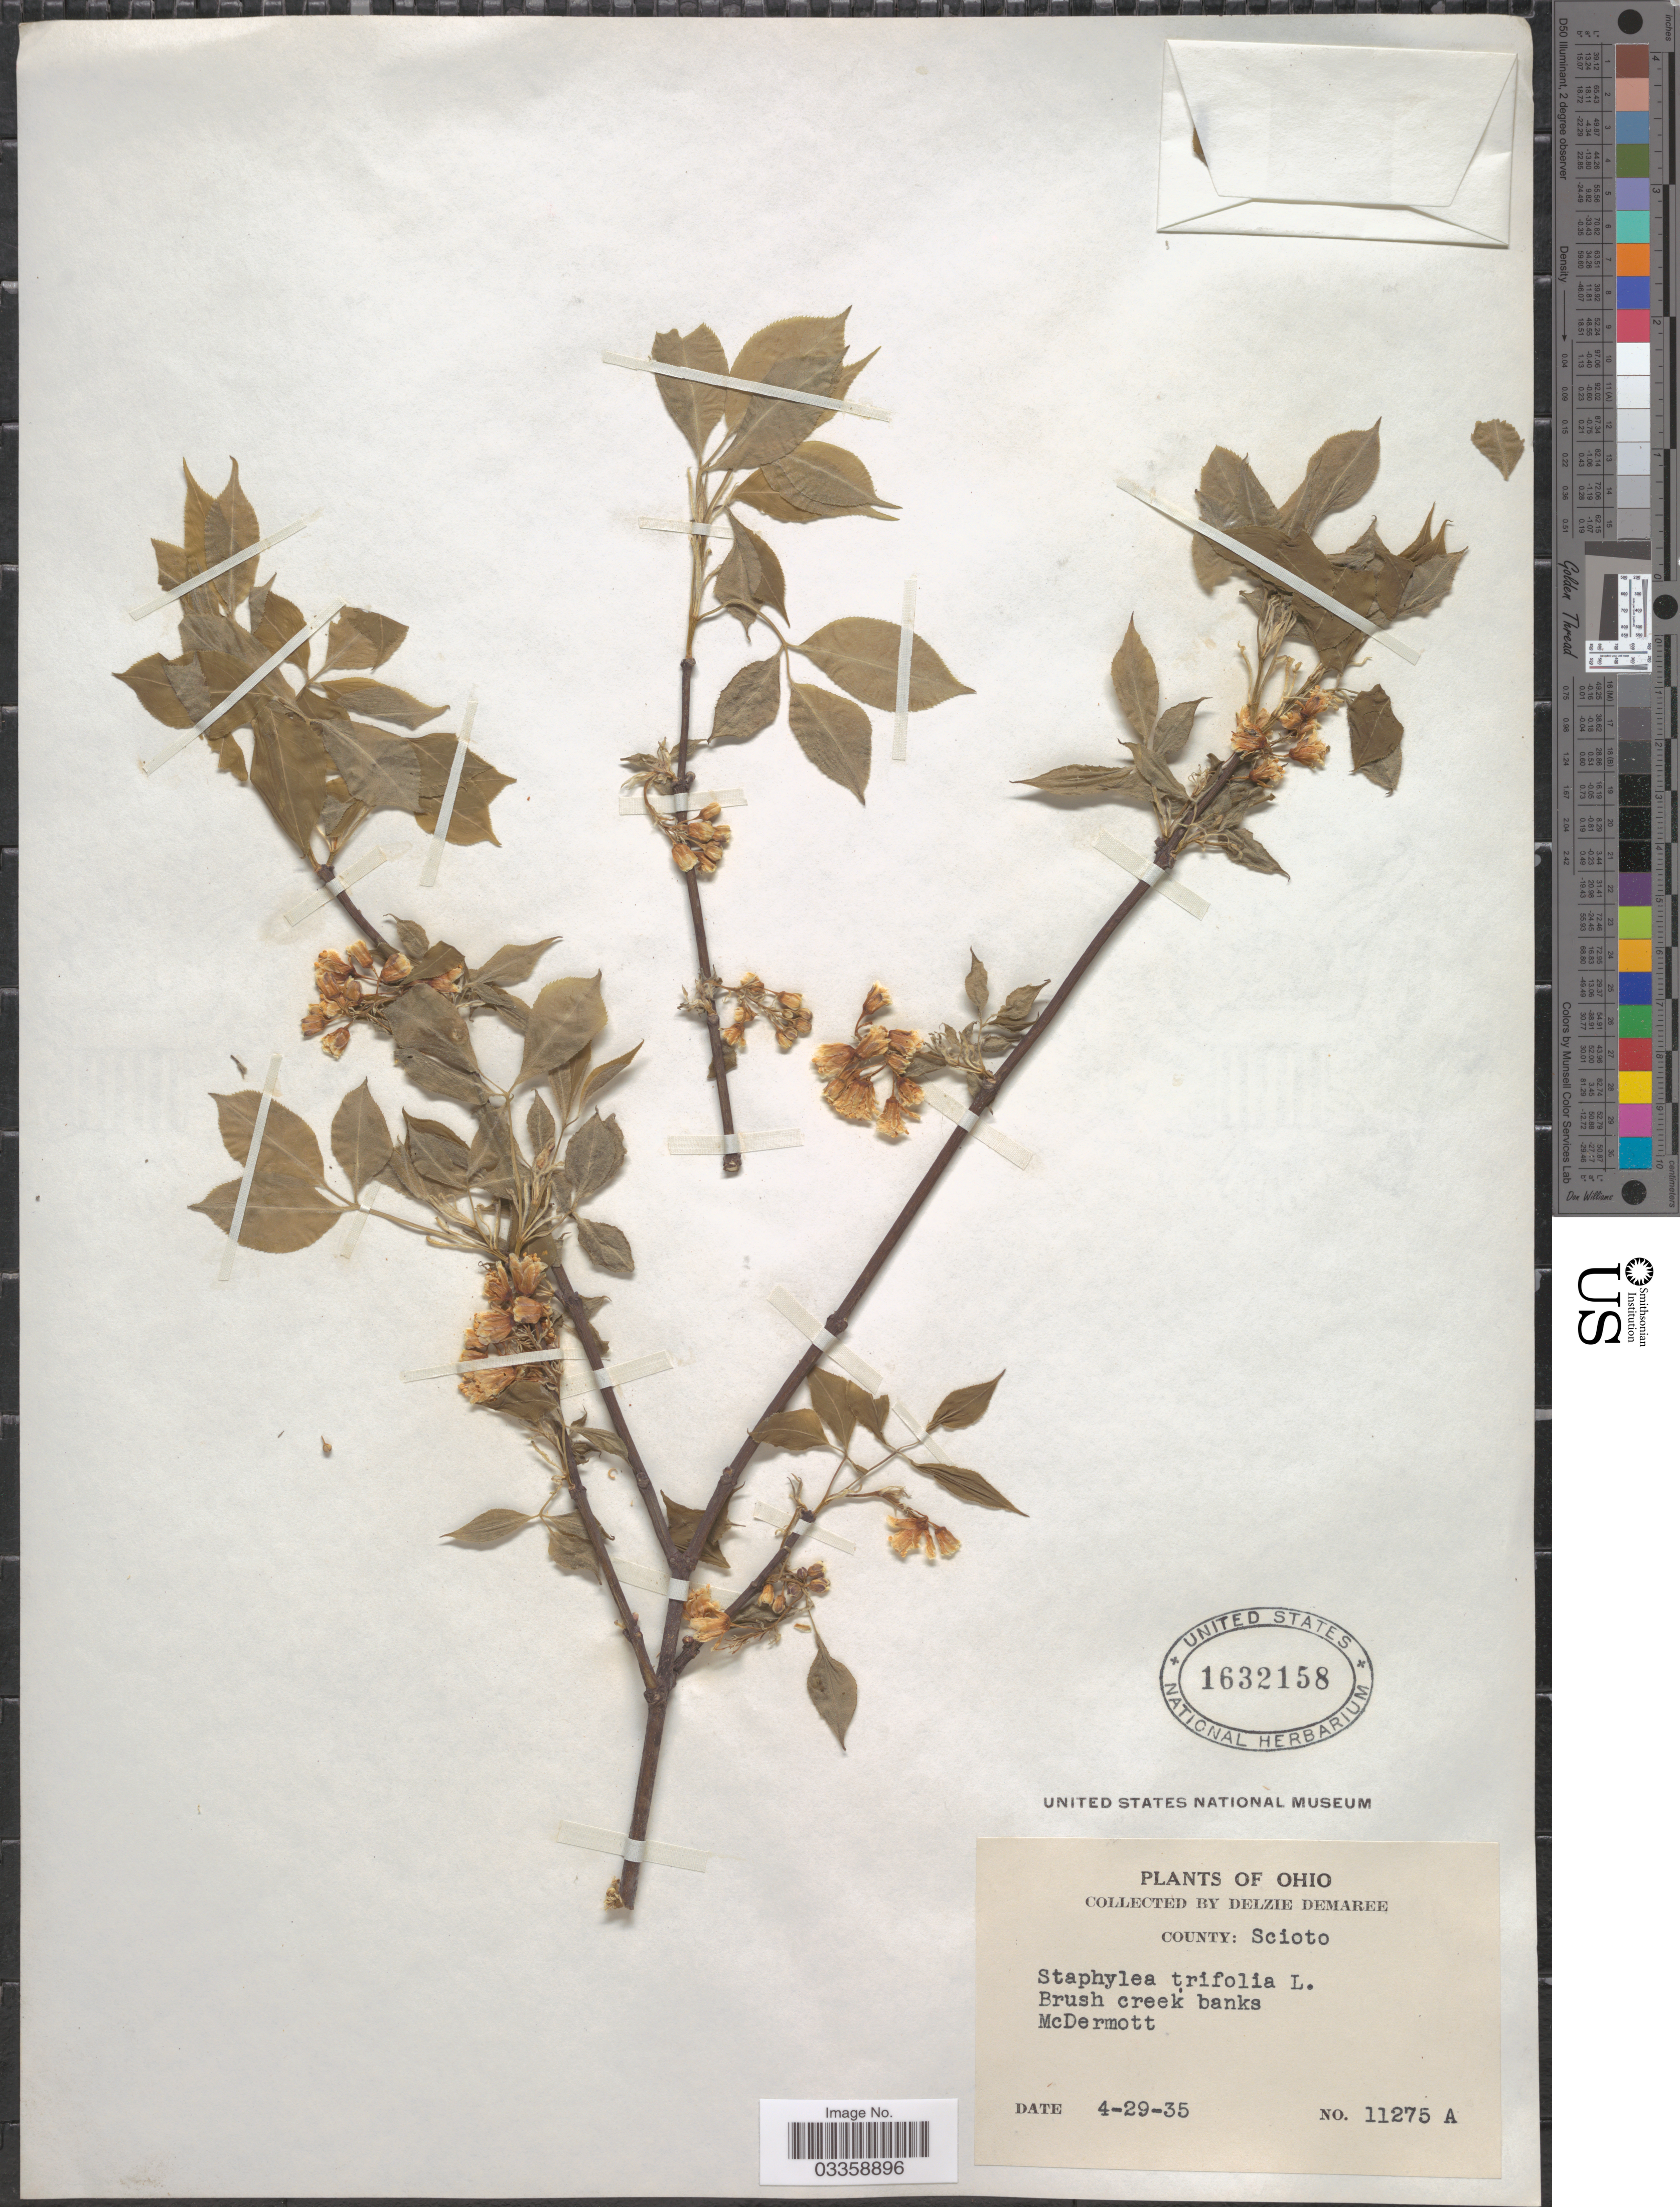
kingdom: Plantae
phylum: Tracheophyta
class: Magnoliopsida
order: Crossosomatales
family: Staphyleaceae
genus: Staphylea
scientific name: Staphylea trifolia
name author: L.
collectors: D. Damaree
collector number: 11275A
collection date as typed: Transcribed d/m/y: 29/4/35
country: United States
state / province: Ohio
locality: County: Scioto. Brush Creek banks McDermott.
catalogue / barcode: US 1632158